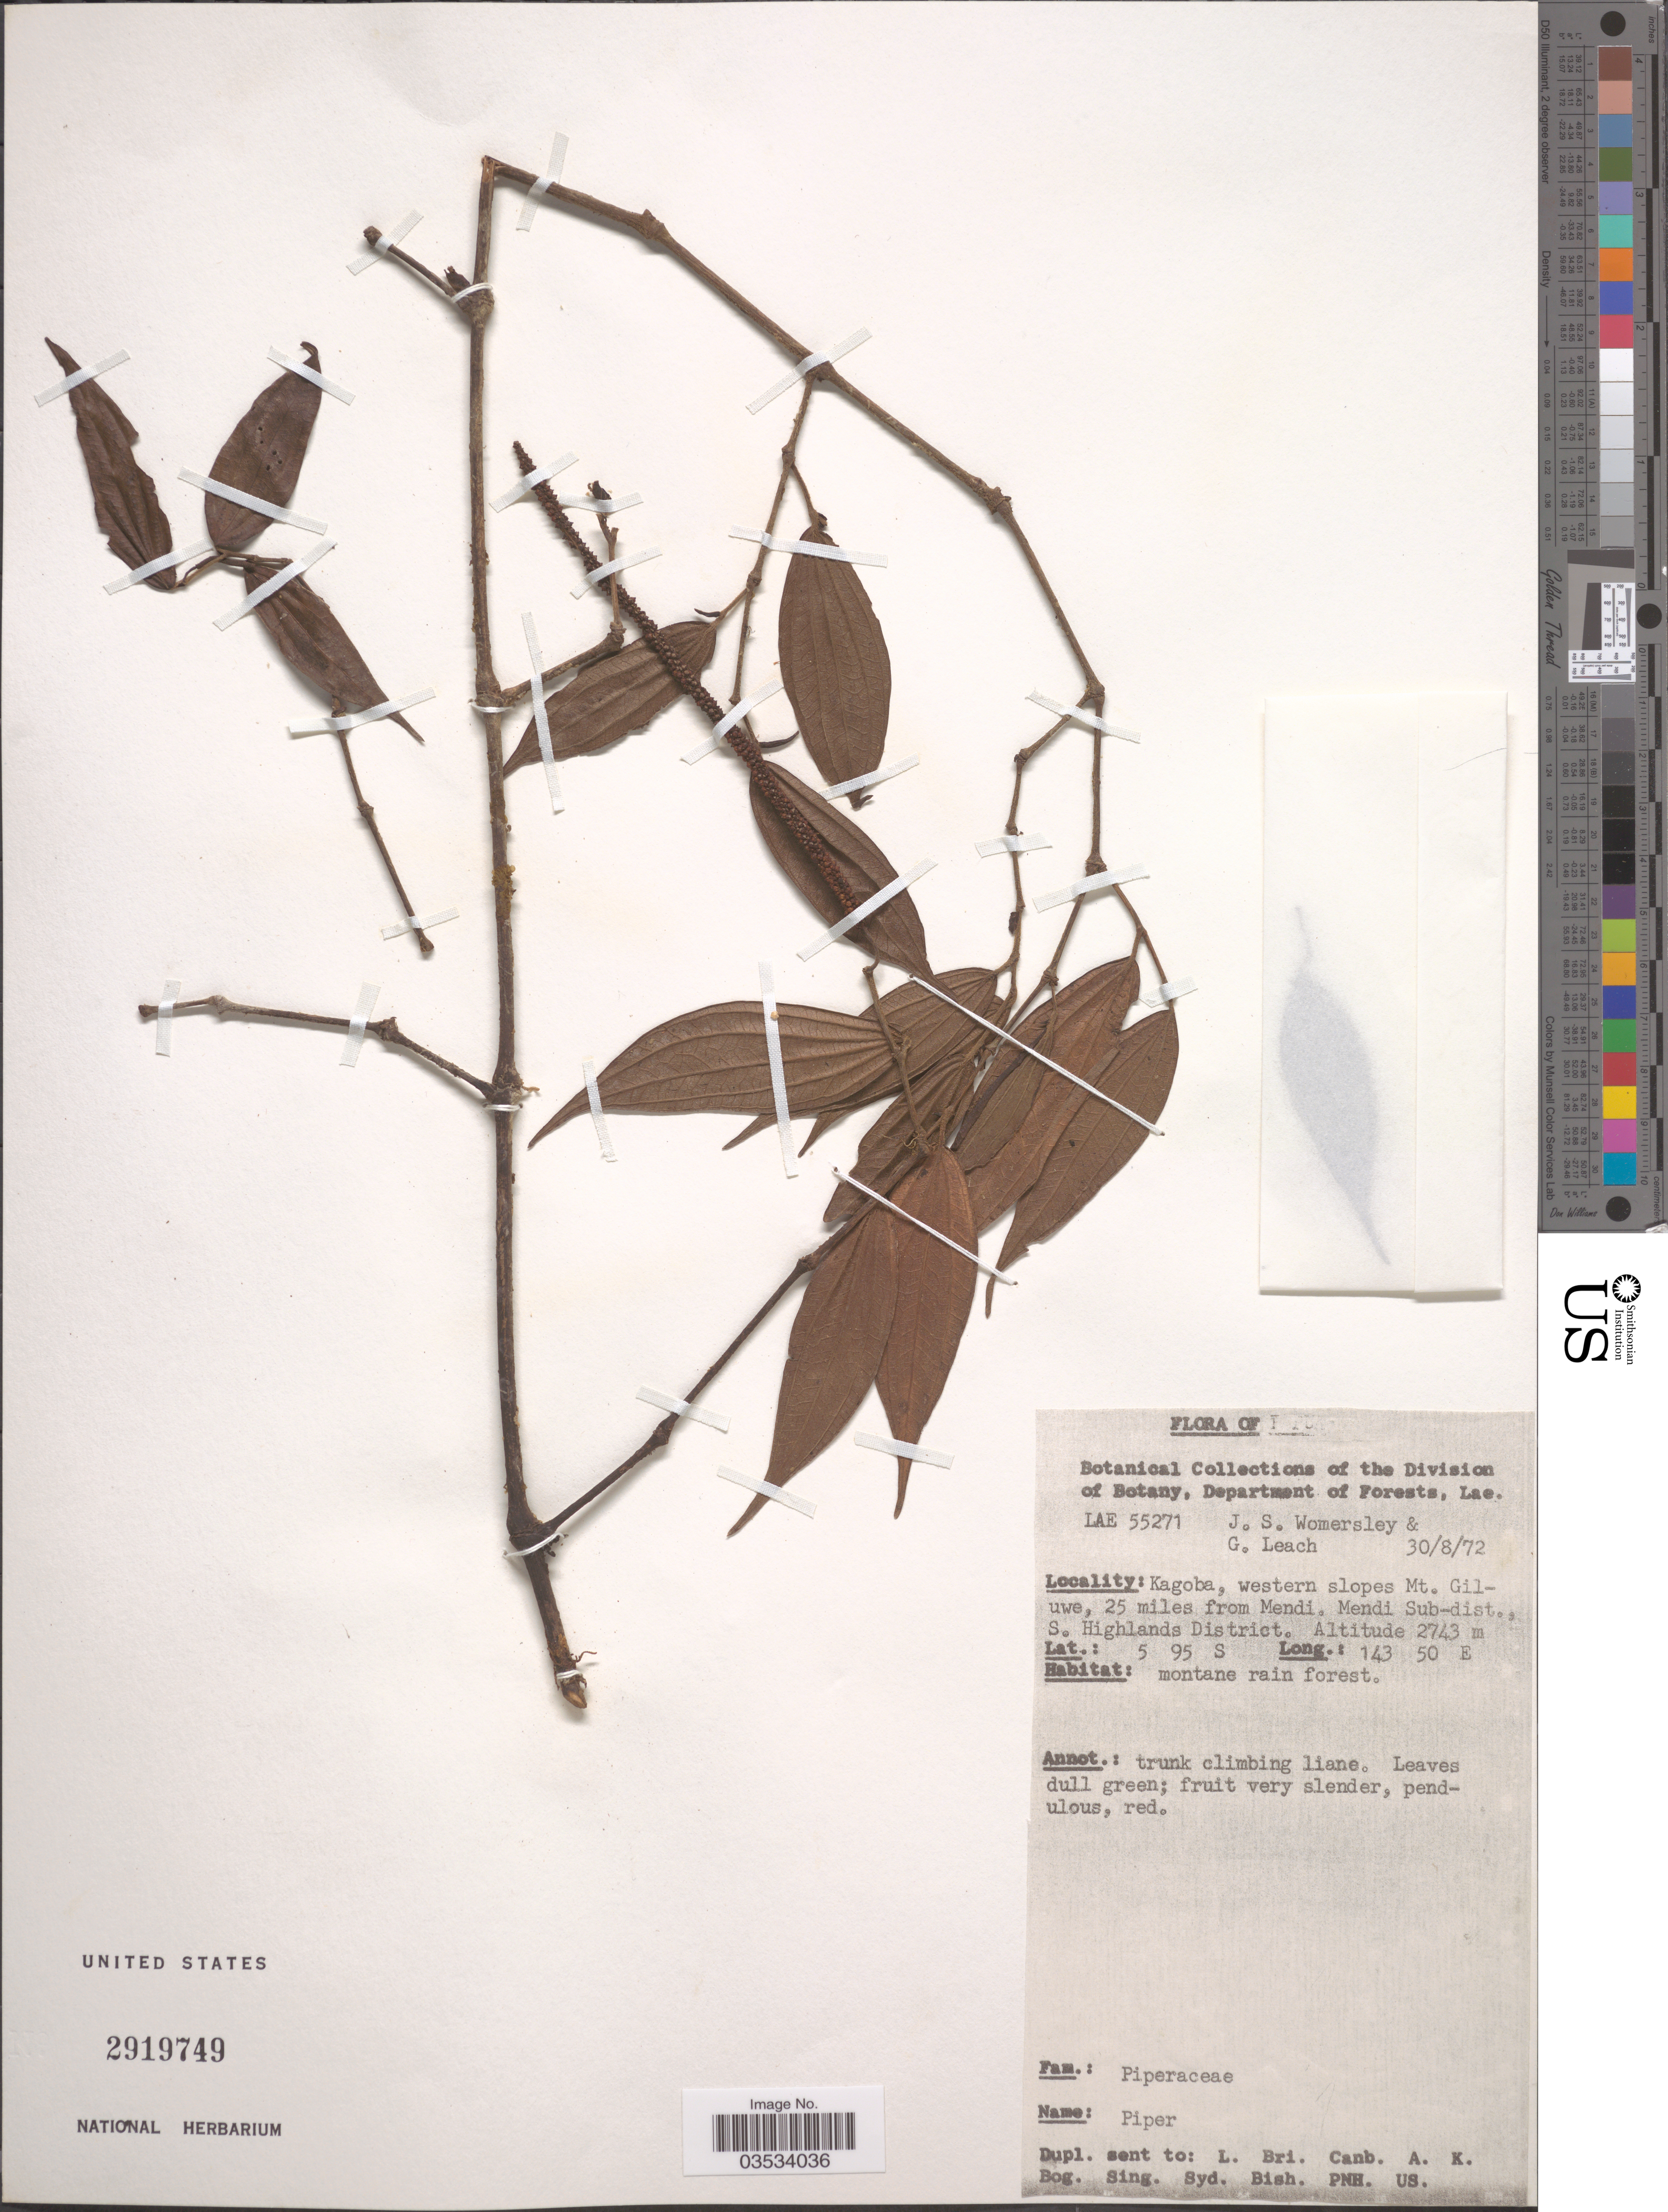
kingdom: Plantae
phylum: Tracheophyta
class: Magnoliopsida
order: Piperales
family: Piperaceae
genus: Piper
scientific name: Piper sp.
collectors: J. S. Womersley & G. Leach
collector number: LAE55271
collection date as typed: Transcribed d/m/y: 30/8/72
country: Papua New Guinea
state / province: Southern Highlands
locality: Papua. Kagoba, western slopes Mt. Giluwe, 25 miles from Mendi. Mendi Sub-dist., S. Highlands District.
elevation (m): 2743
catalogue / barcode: US 2919749